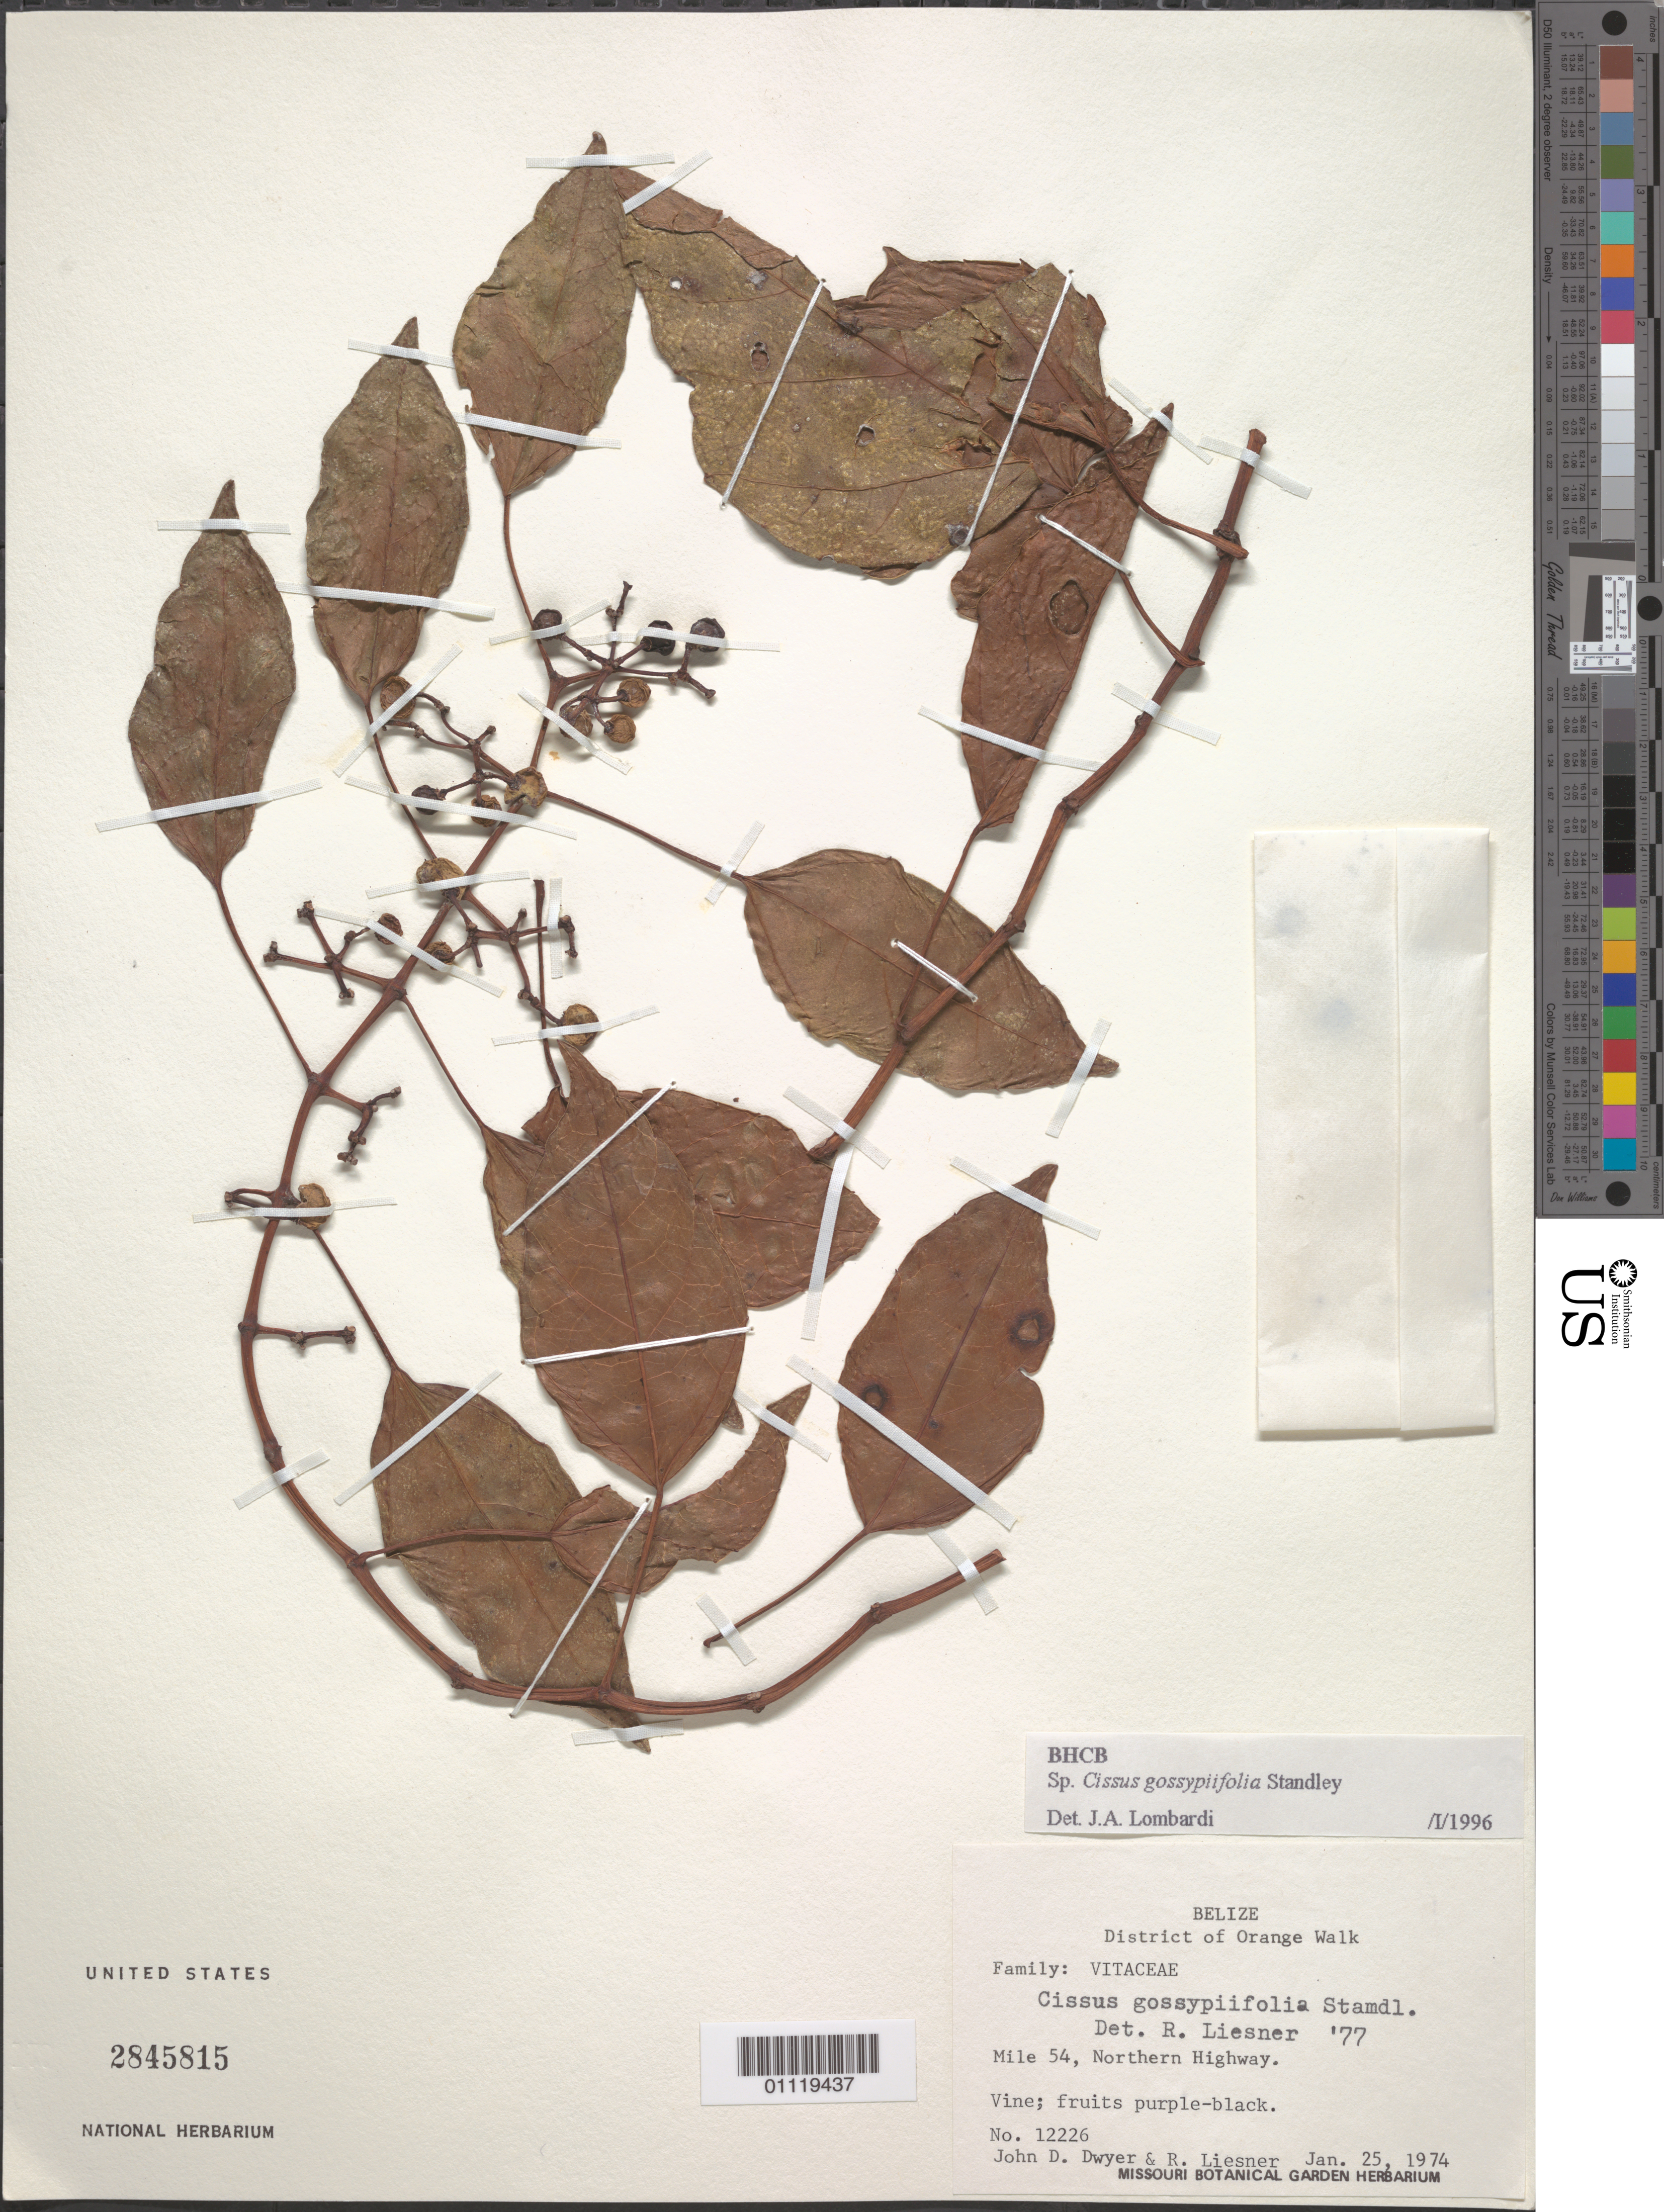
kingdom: Plantae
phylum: Tracheophyta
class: Magnoliopsida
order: Vitales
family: Vitaceae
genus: Cissus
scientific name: Cissus gossypiifolia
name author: Standl.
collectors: J. D. Dwyer & R. L. Liesner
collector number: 12226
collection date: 1974-01-25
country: Belize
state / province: Orange Walk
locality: Mile 54, Northern Hwy.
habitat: Vine.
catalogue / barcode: US 2845815